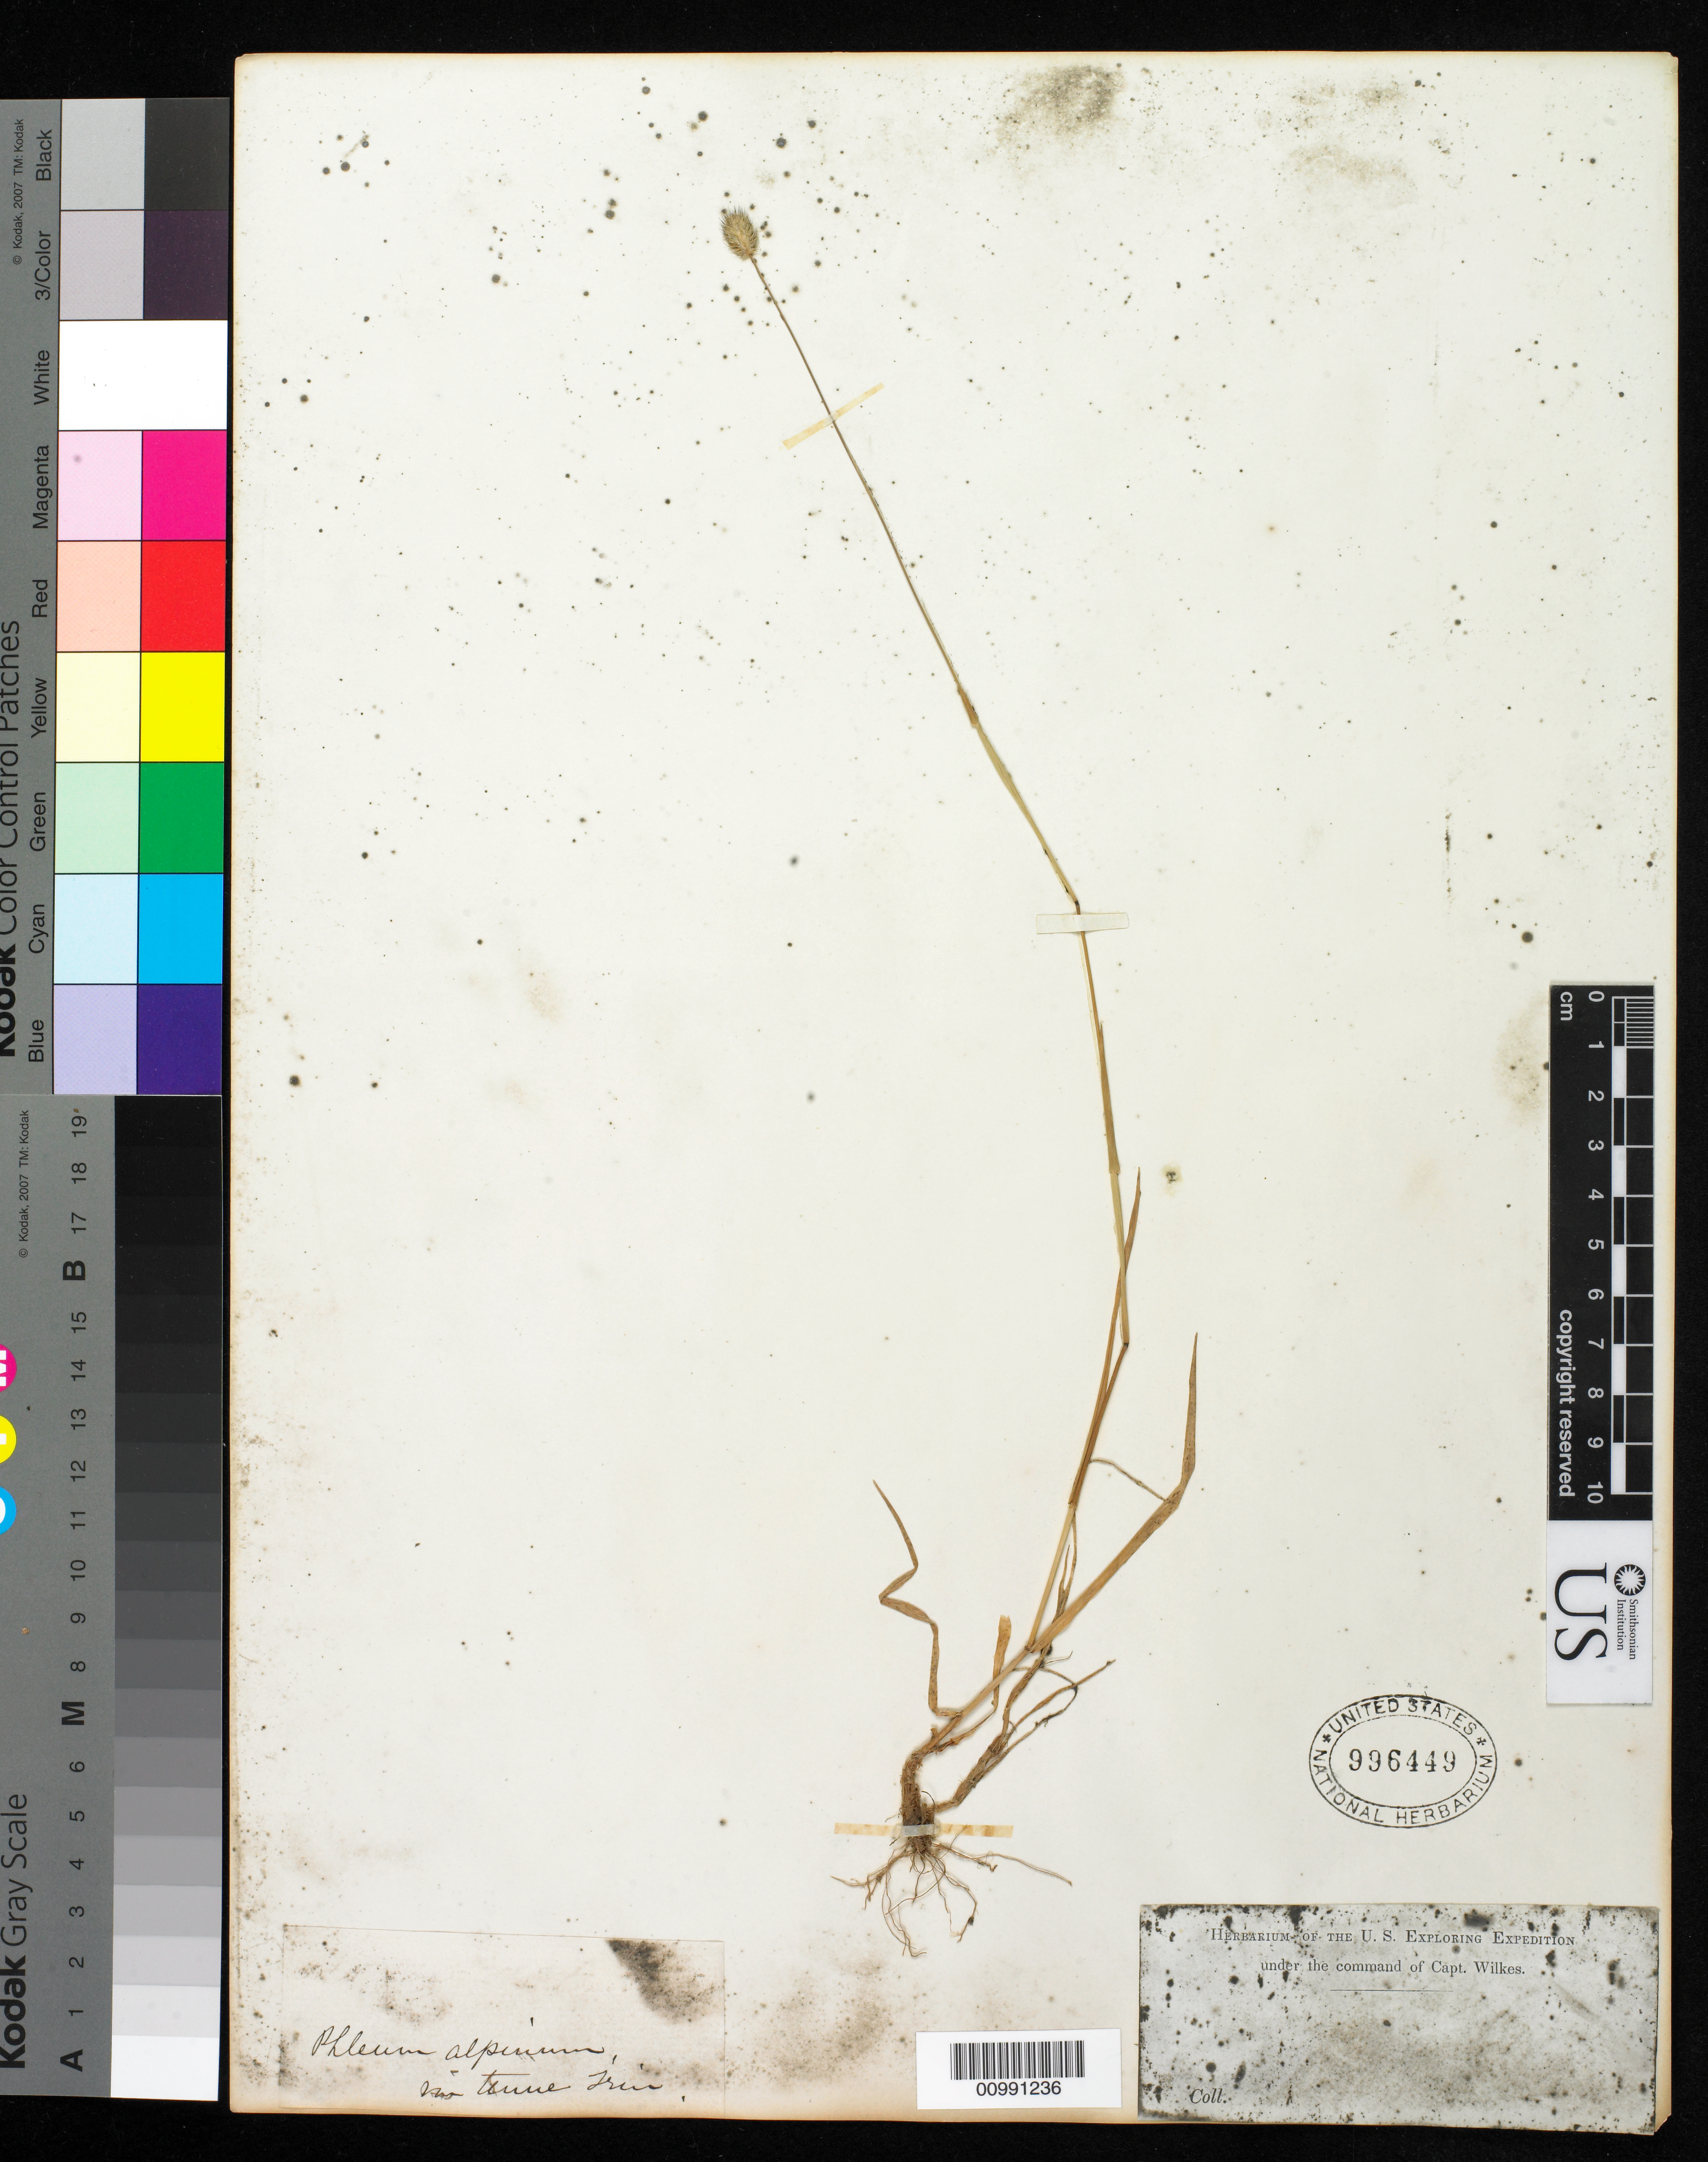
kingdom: Plantae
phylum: Tracheophyta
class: Liliopsida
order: Poales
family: Poaceae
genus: Phleum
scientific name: Phleum alpinum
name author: L.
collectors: Wilkes Explor. Exped.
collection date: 1838/1842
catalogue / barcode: US 996449